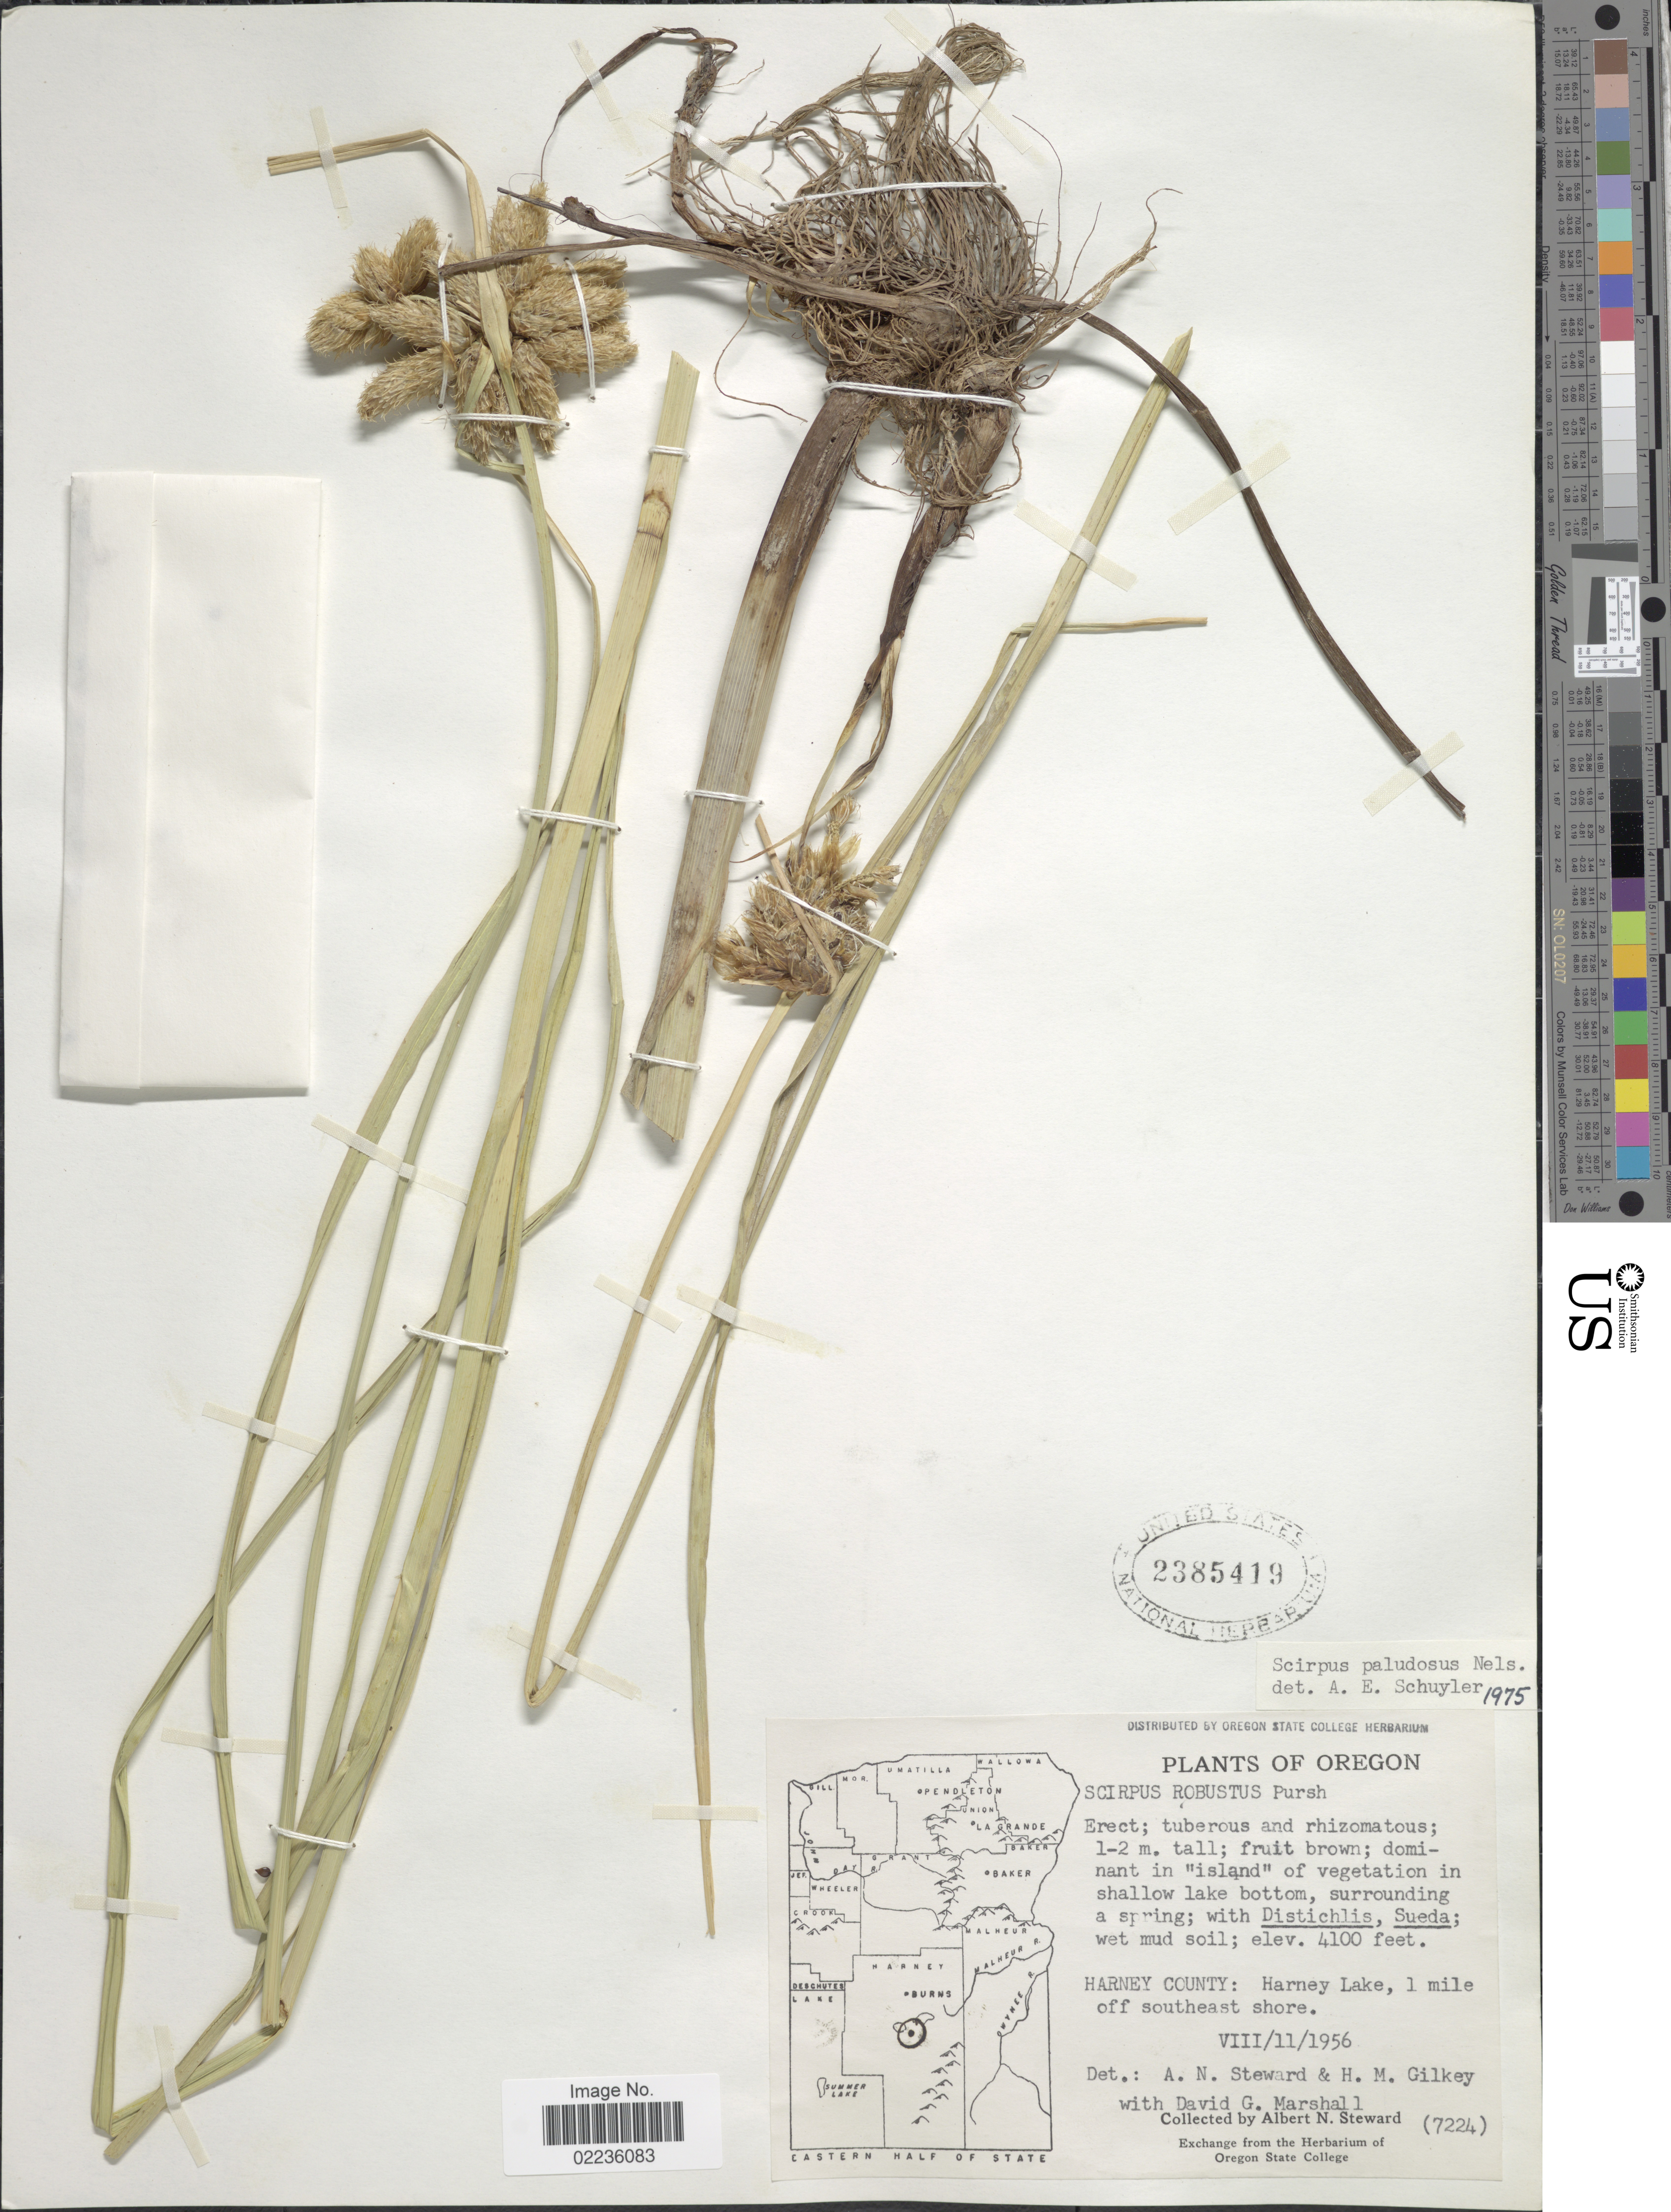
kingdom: Plantae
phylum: Tracheophyta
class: Liliopsida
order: Poales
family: Cyperaceae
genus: Bolboschoenus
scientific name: Bolboschoenus maritimus subsp. paludosus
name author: (A. Nelson) T. Koyama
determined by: Strong, M. T., (US), Smithsonian Institution - National Museum of Natural History (UNITED STATES)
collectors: A. N. Steward & D. Marshall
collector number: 7224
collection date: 1956-08-11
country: United States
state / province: Oregon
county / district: Harney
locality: Harney County: Harney Lake, 1 mile of southeast shore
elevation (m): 1250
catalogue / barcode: US 2385419